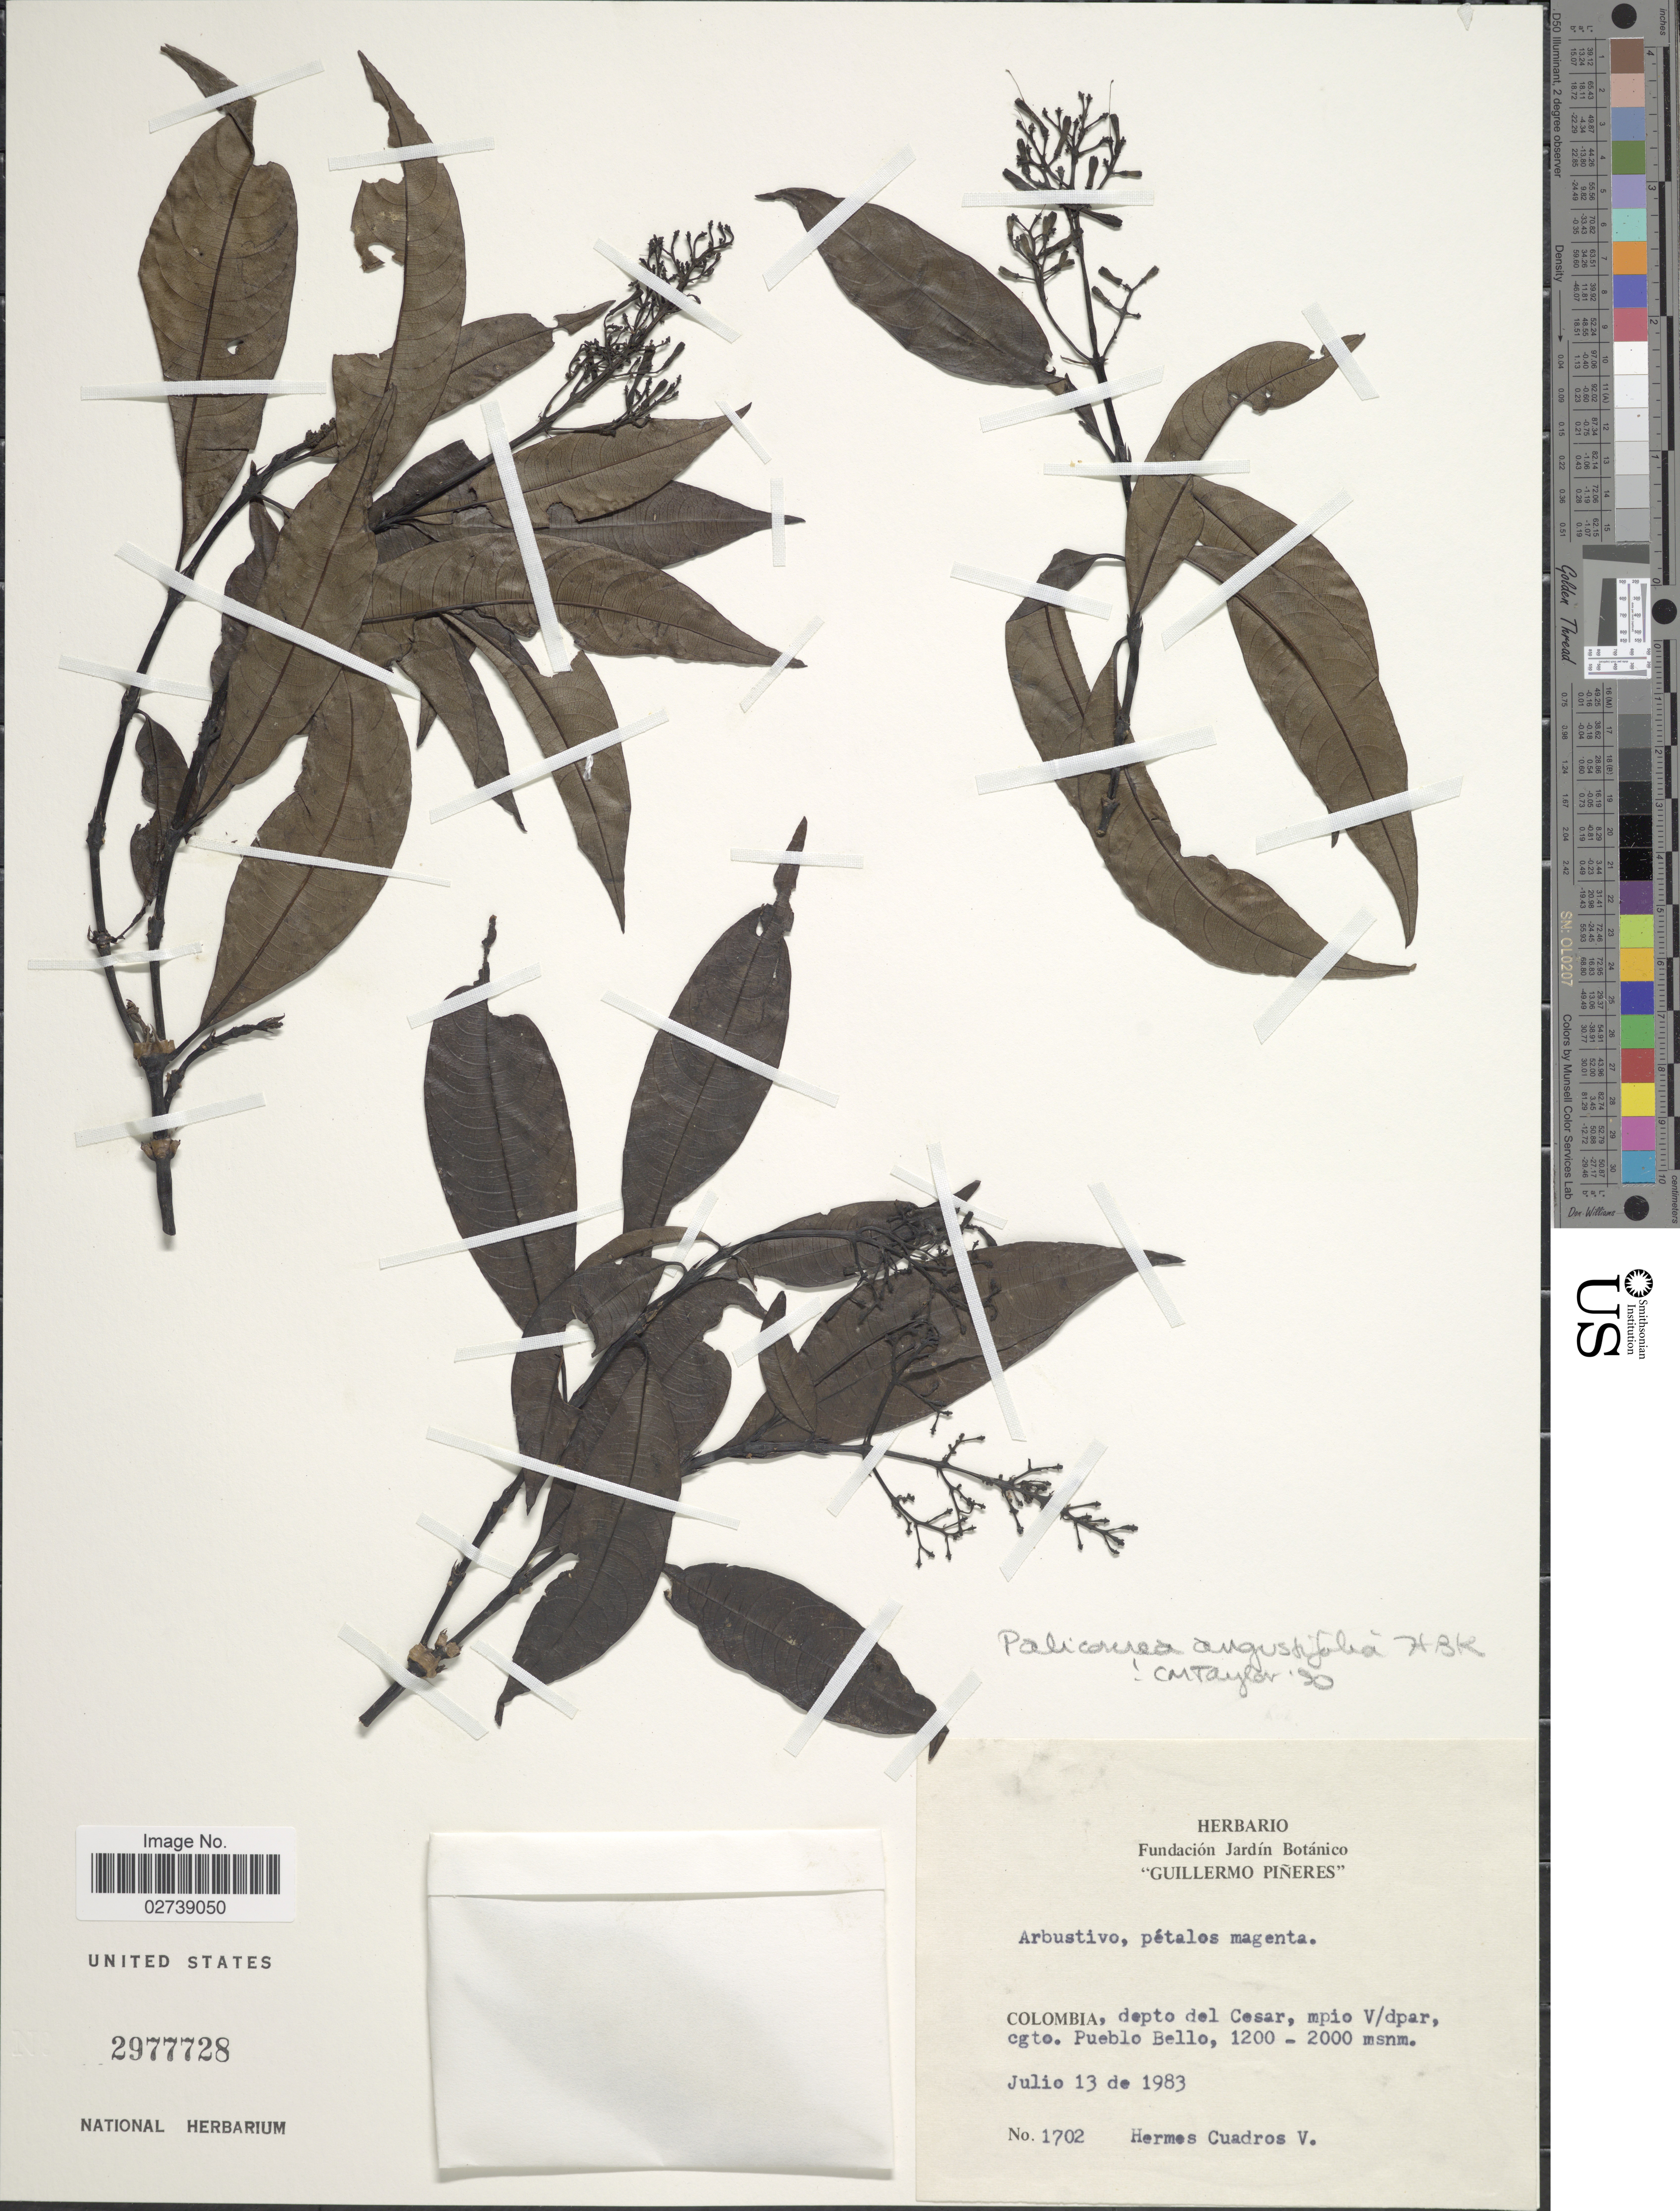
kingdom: Plantae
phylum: Tracheophyta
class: Magnoliopsida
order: Gentianales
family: Rubiaceae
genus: Palicourea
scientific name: Palicourea angustifolia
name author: Kunth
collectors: H. Cuadros V.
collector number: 1702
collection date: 1983-07-13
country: Colombia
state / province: Cesar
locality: Colombia, depto. del Cesar, mpio V/dpar, cgto. Pueblo Bello.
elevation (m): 1200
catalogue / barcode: US 2977728